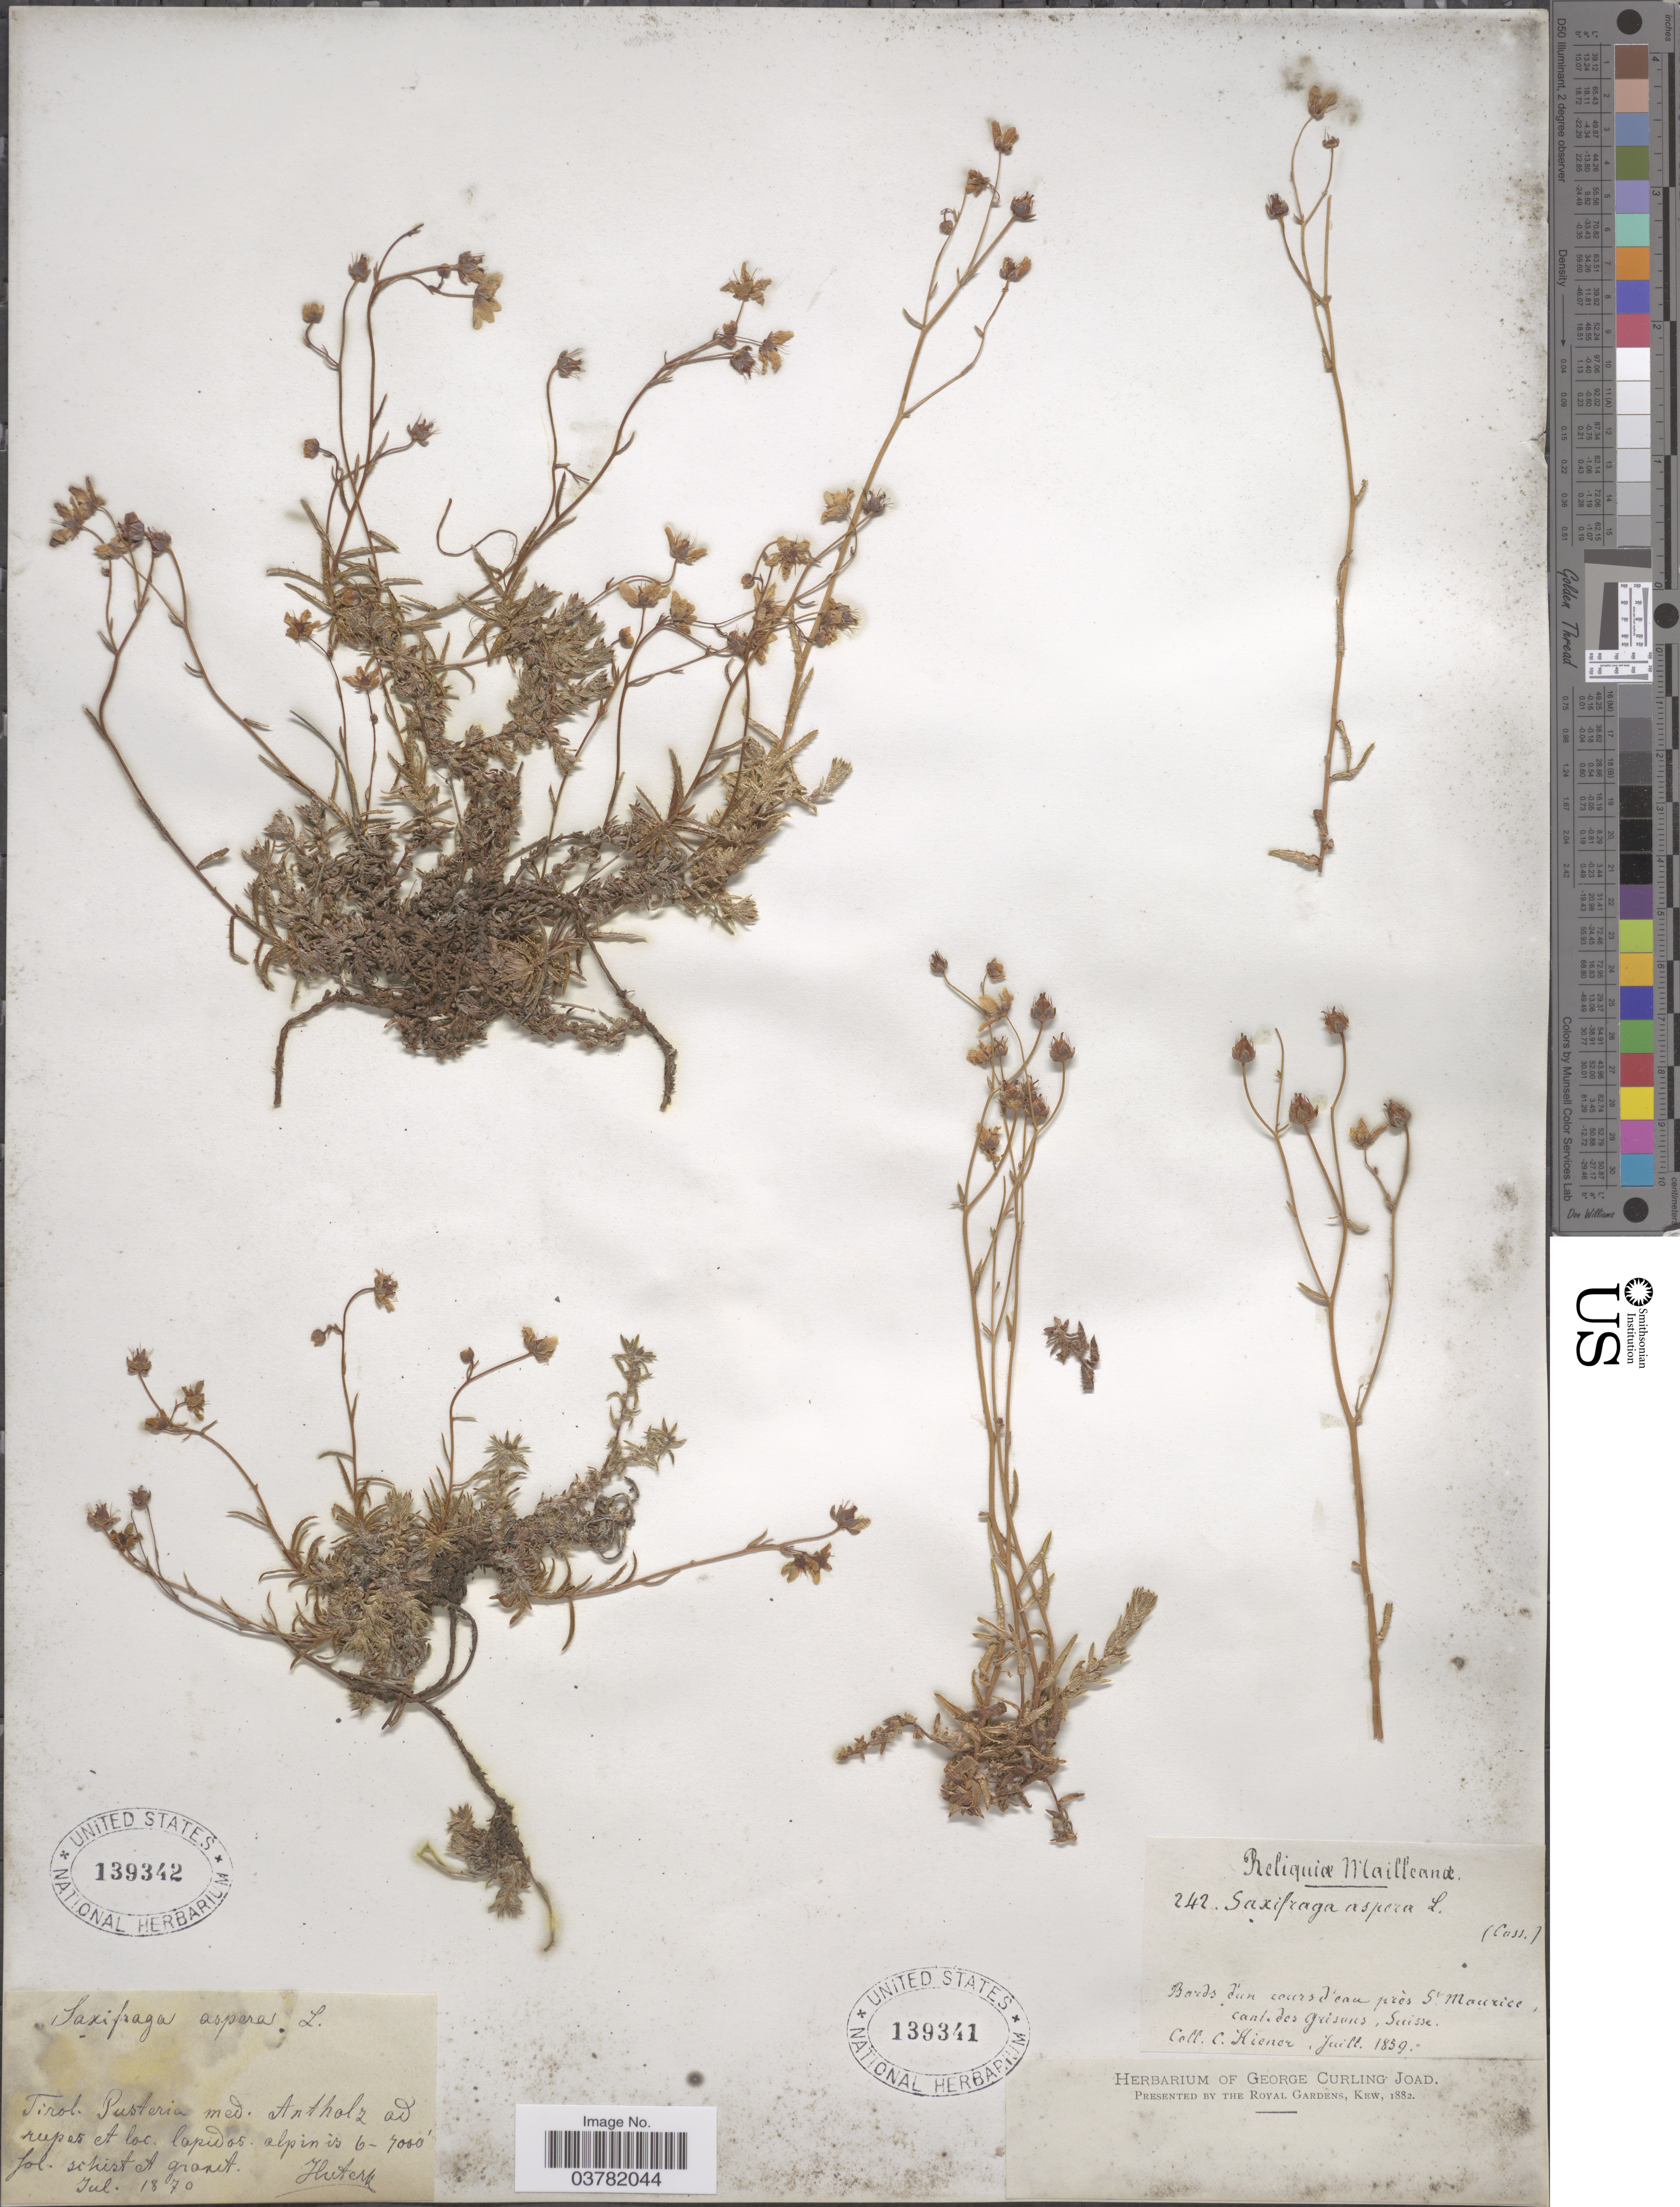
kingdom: Plantae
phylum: Tracheophyta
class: Magnoliopsida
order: Saxifragales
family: Saxifragaceae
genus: Saxifraga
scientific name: Saxifraga aspera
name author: L.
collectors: C. Kiener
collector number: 242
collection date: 1859-07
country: Switzerland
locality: Bords d'un cours d'eau près St Maurice, cant. des grisons, Suisse.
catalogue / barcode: US 139341